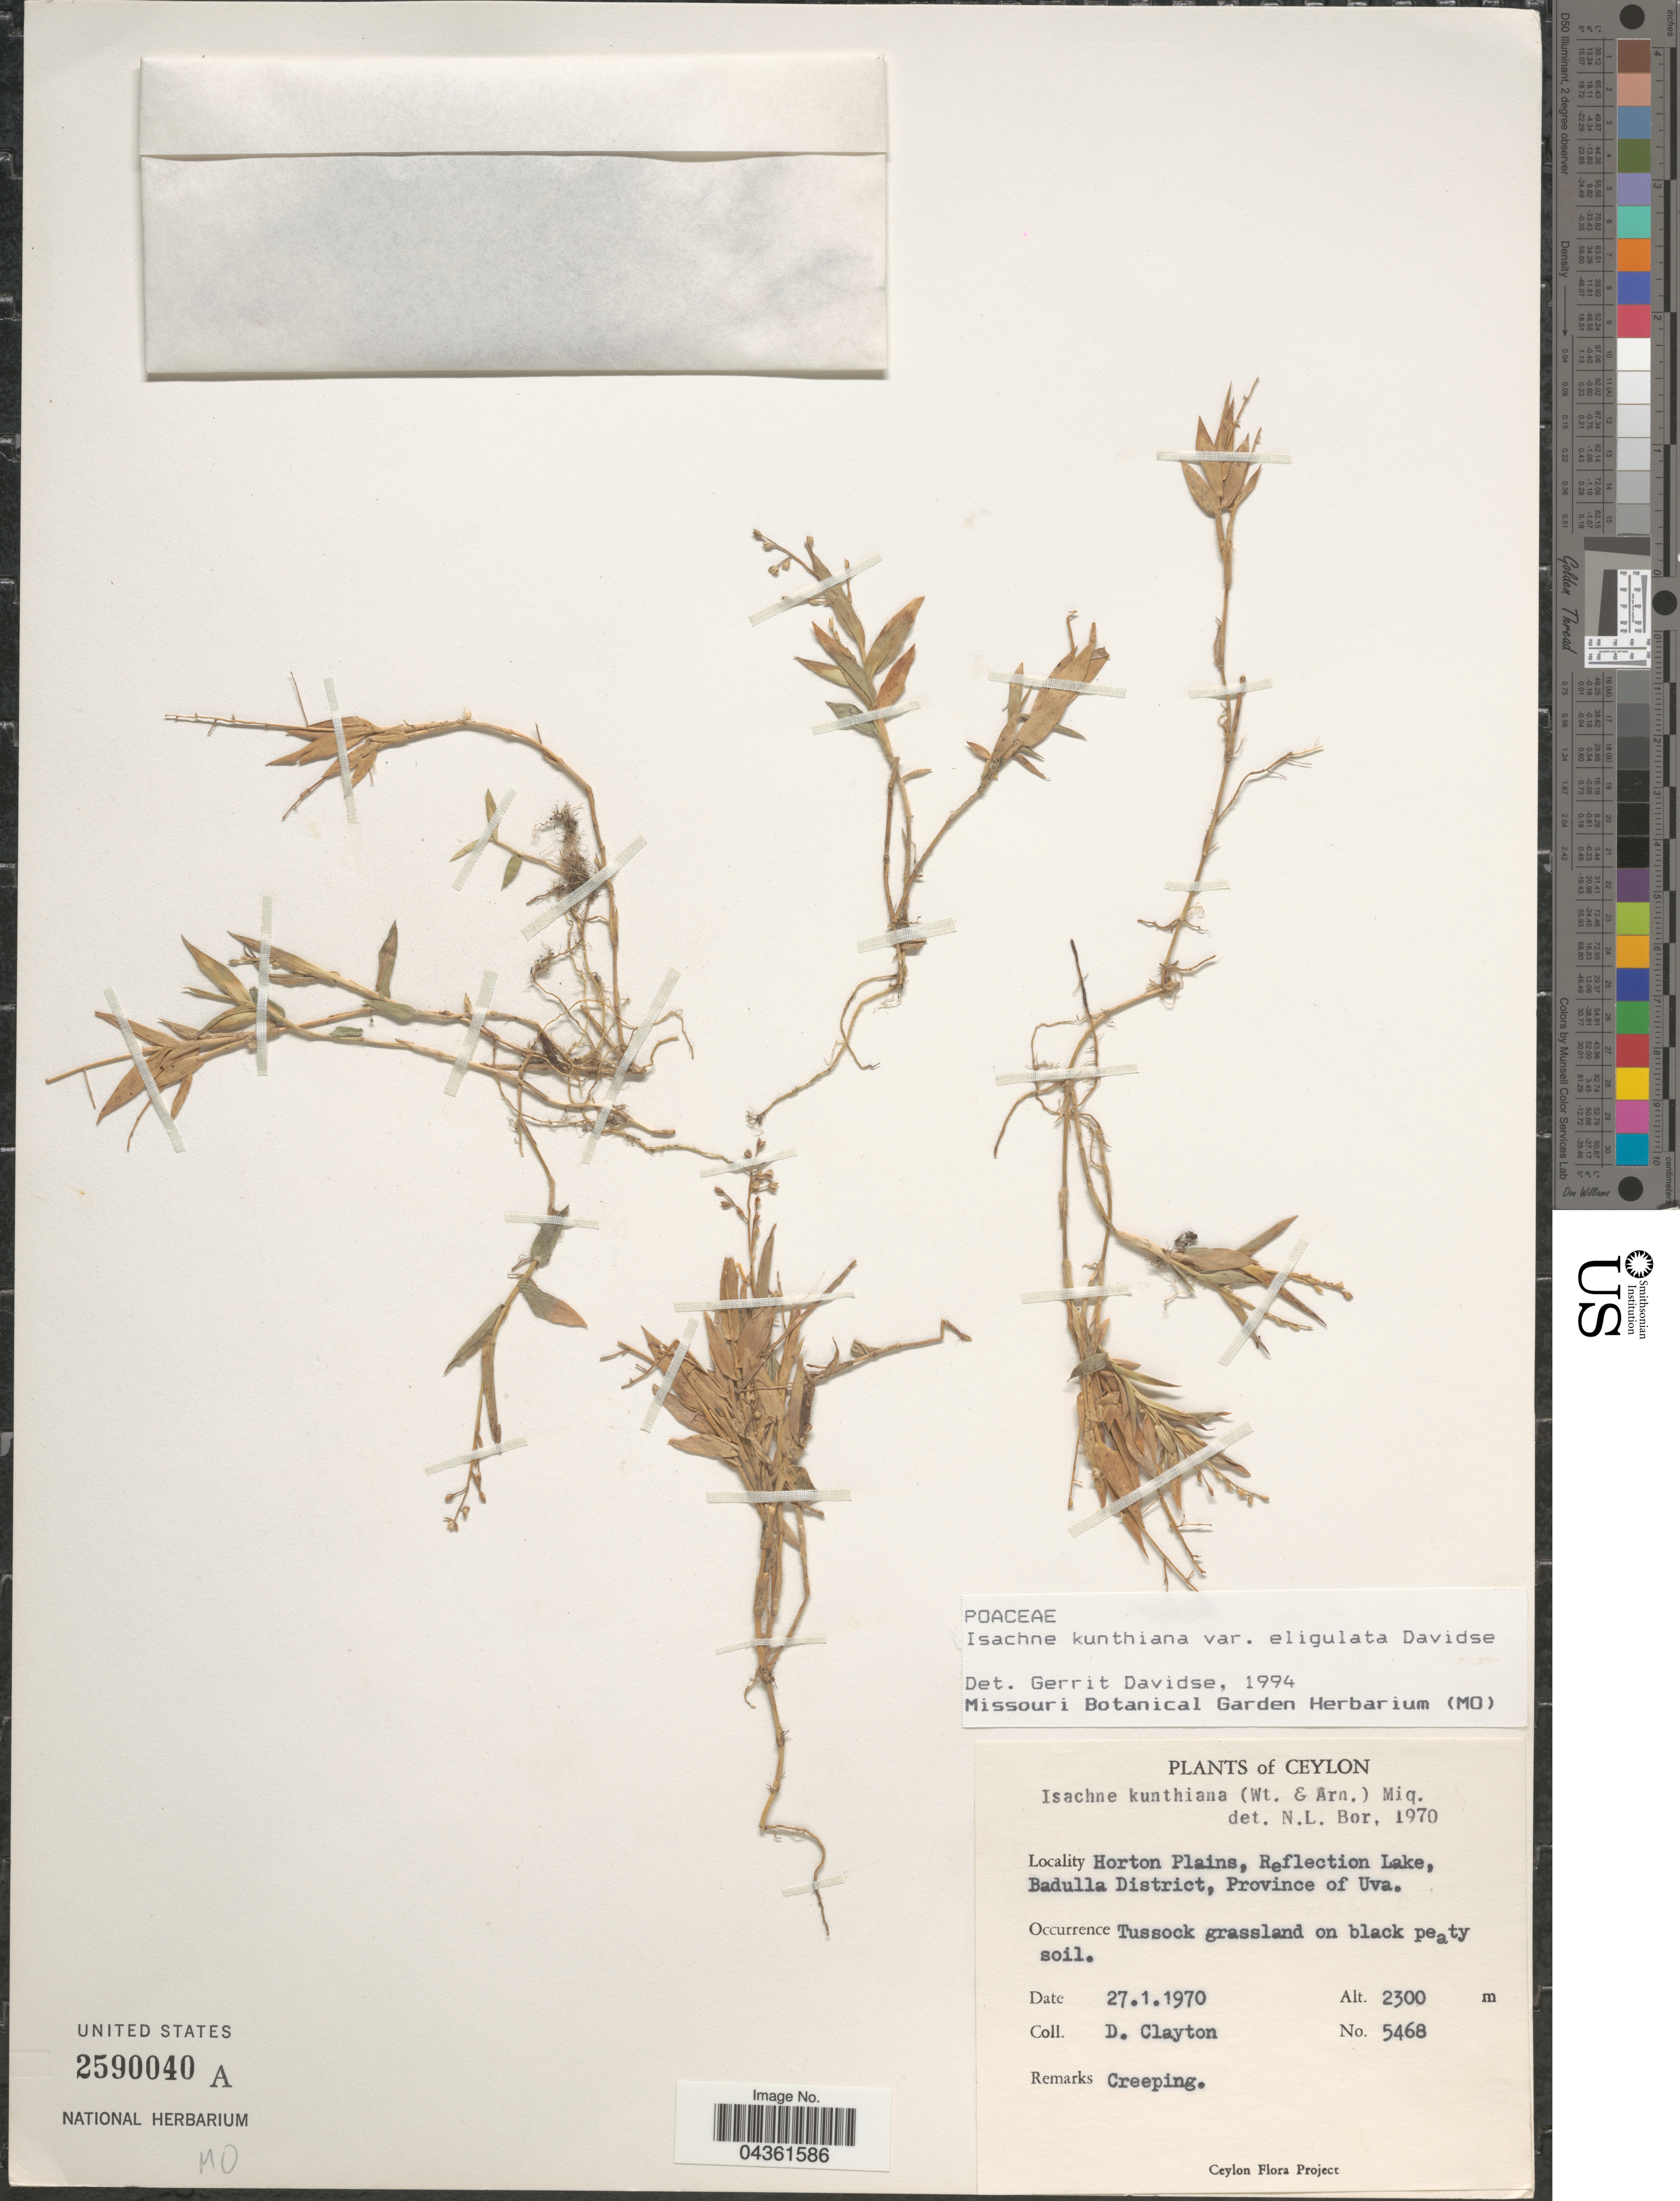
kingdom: Plantae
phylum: Tracheophyta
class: Liliopsida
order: Poales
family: Poaceae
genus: Isachne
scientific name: Isachne kunthiana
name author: (Wight & Arn. ex Steud.) Miq.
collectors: D. Clayton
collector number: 5468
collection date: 1970-01-27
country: Sri Lanka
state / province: Uva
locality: Ceylon. Horton Plains, Reflection Lake, Badulla District.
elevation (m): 2300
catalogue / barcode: US 2590040A